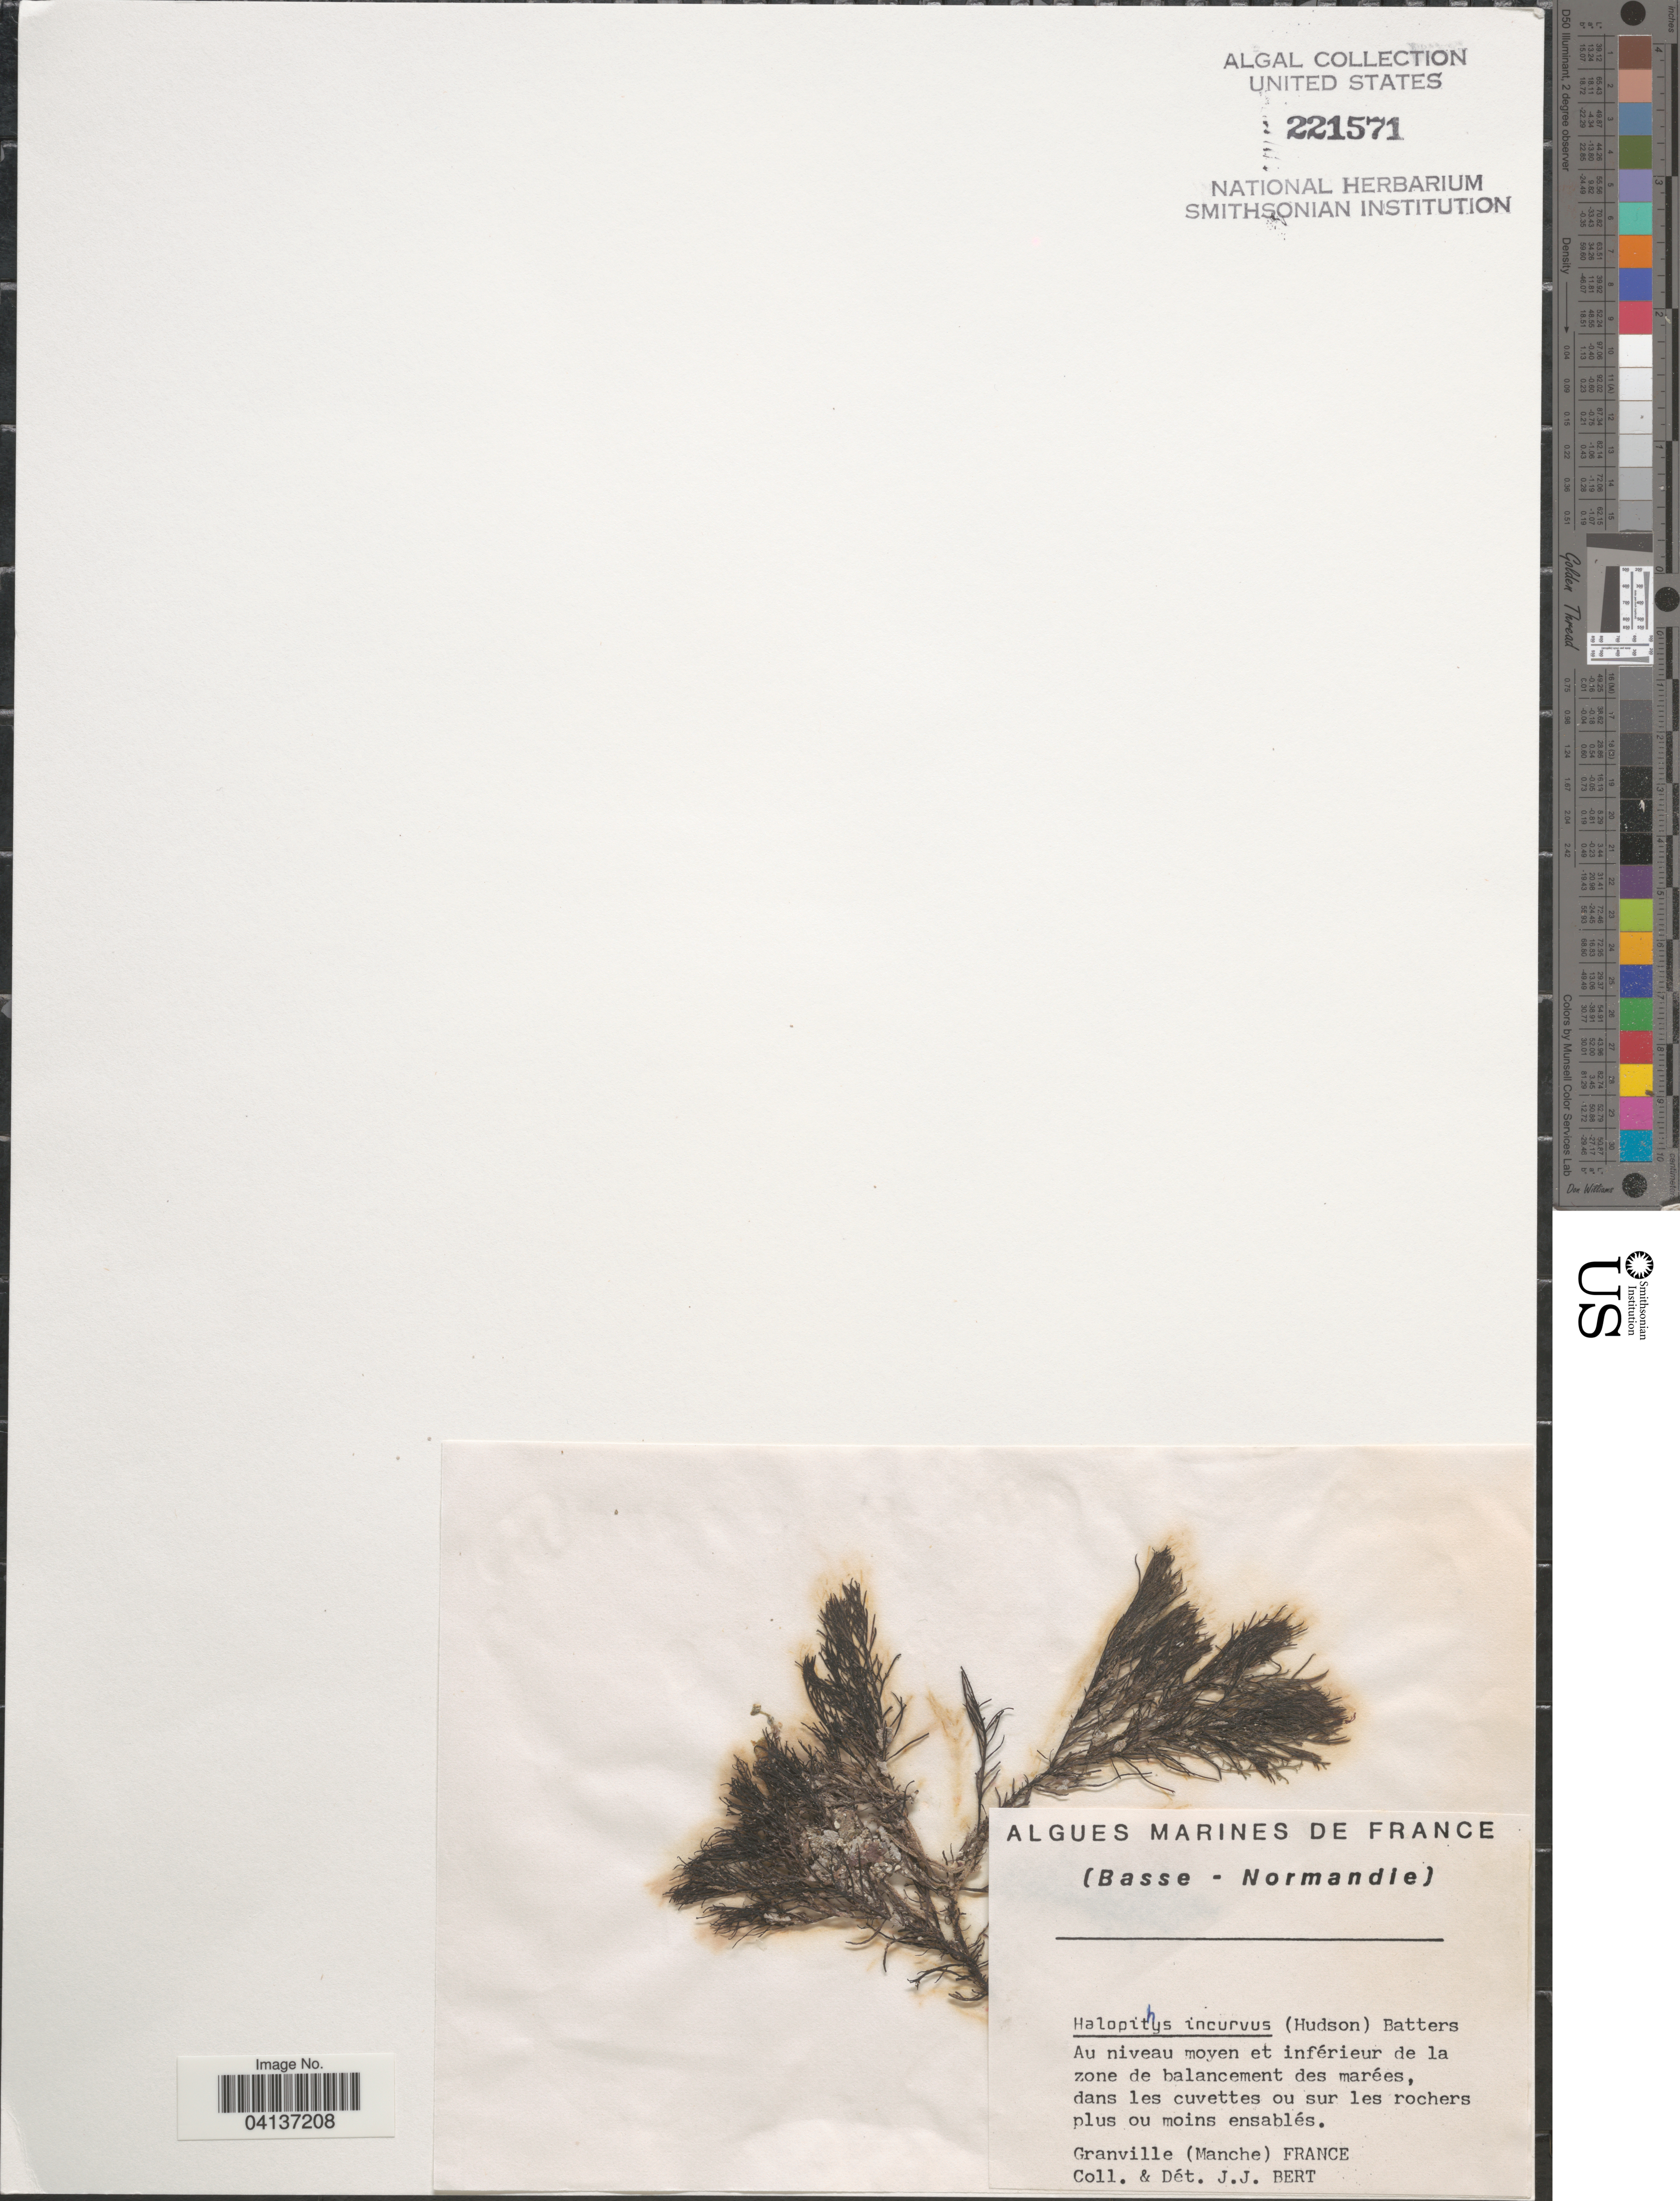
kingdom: Plantae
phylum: Rhodophyta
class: Florideophyceae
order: Ceramiales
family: Rhodomelaceae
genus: Halopithys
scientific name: Halopithys incurvus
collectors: J. Bert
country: France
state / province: Normandie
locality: Granville (Manche).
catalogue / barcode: US 221571